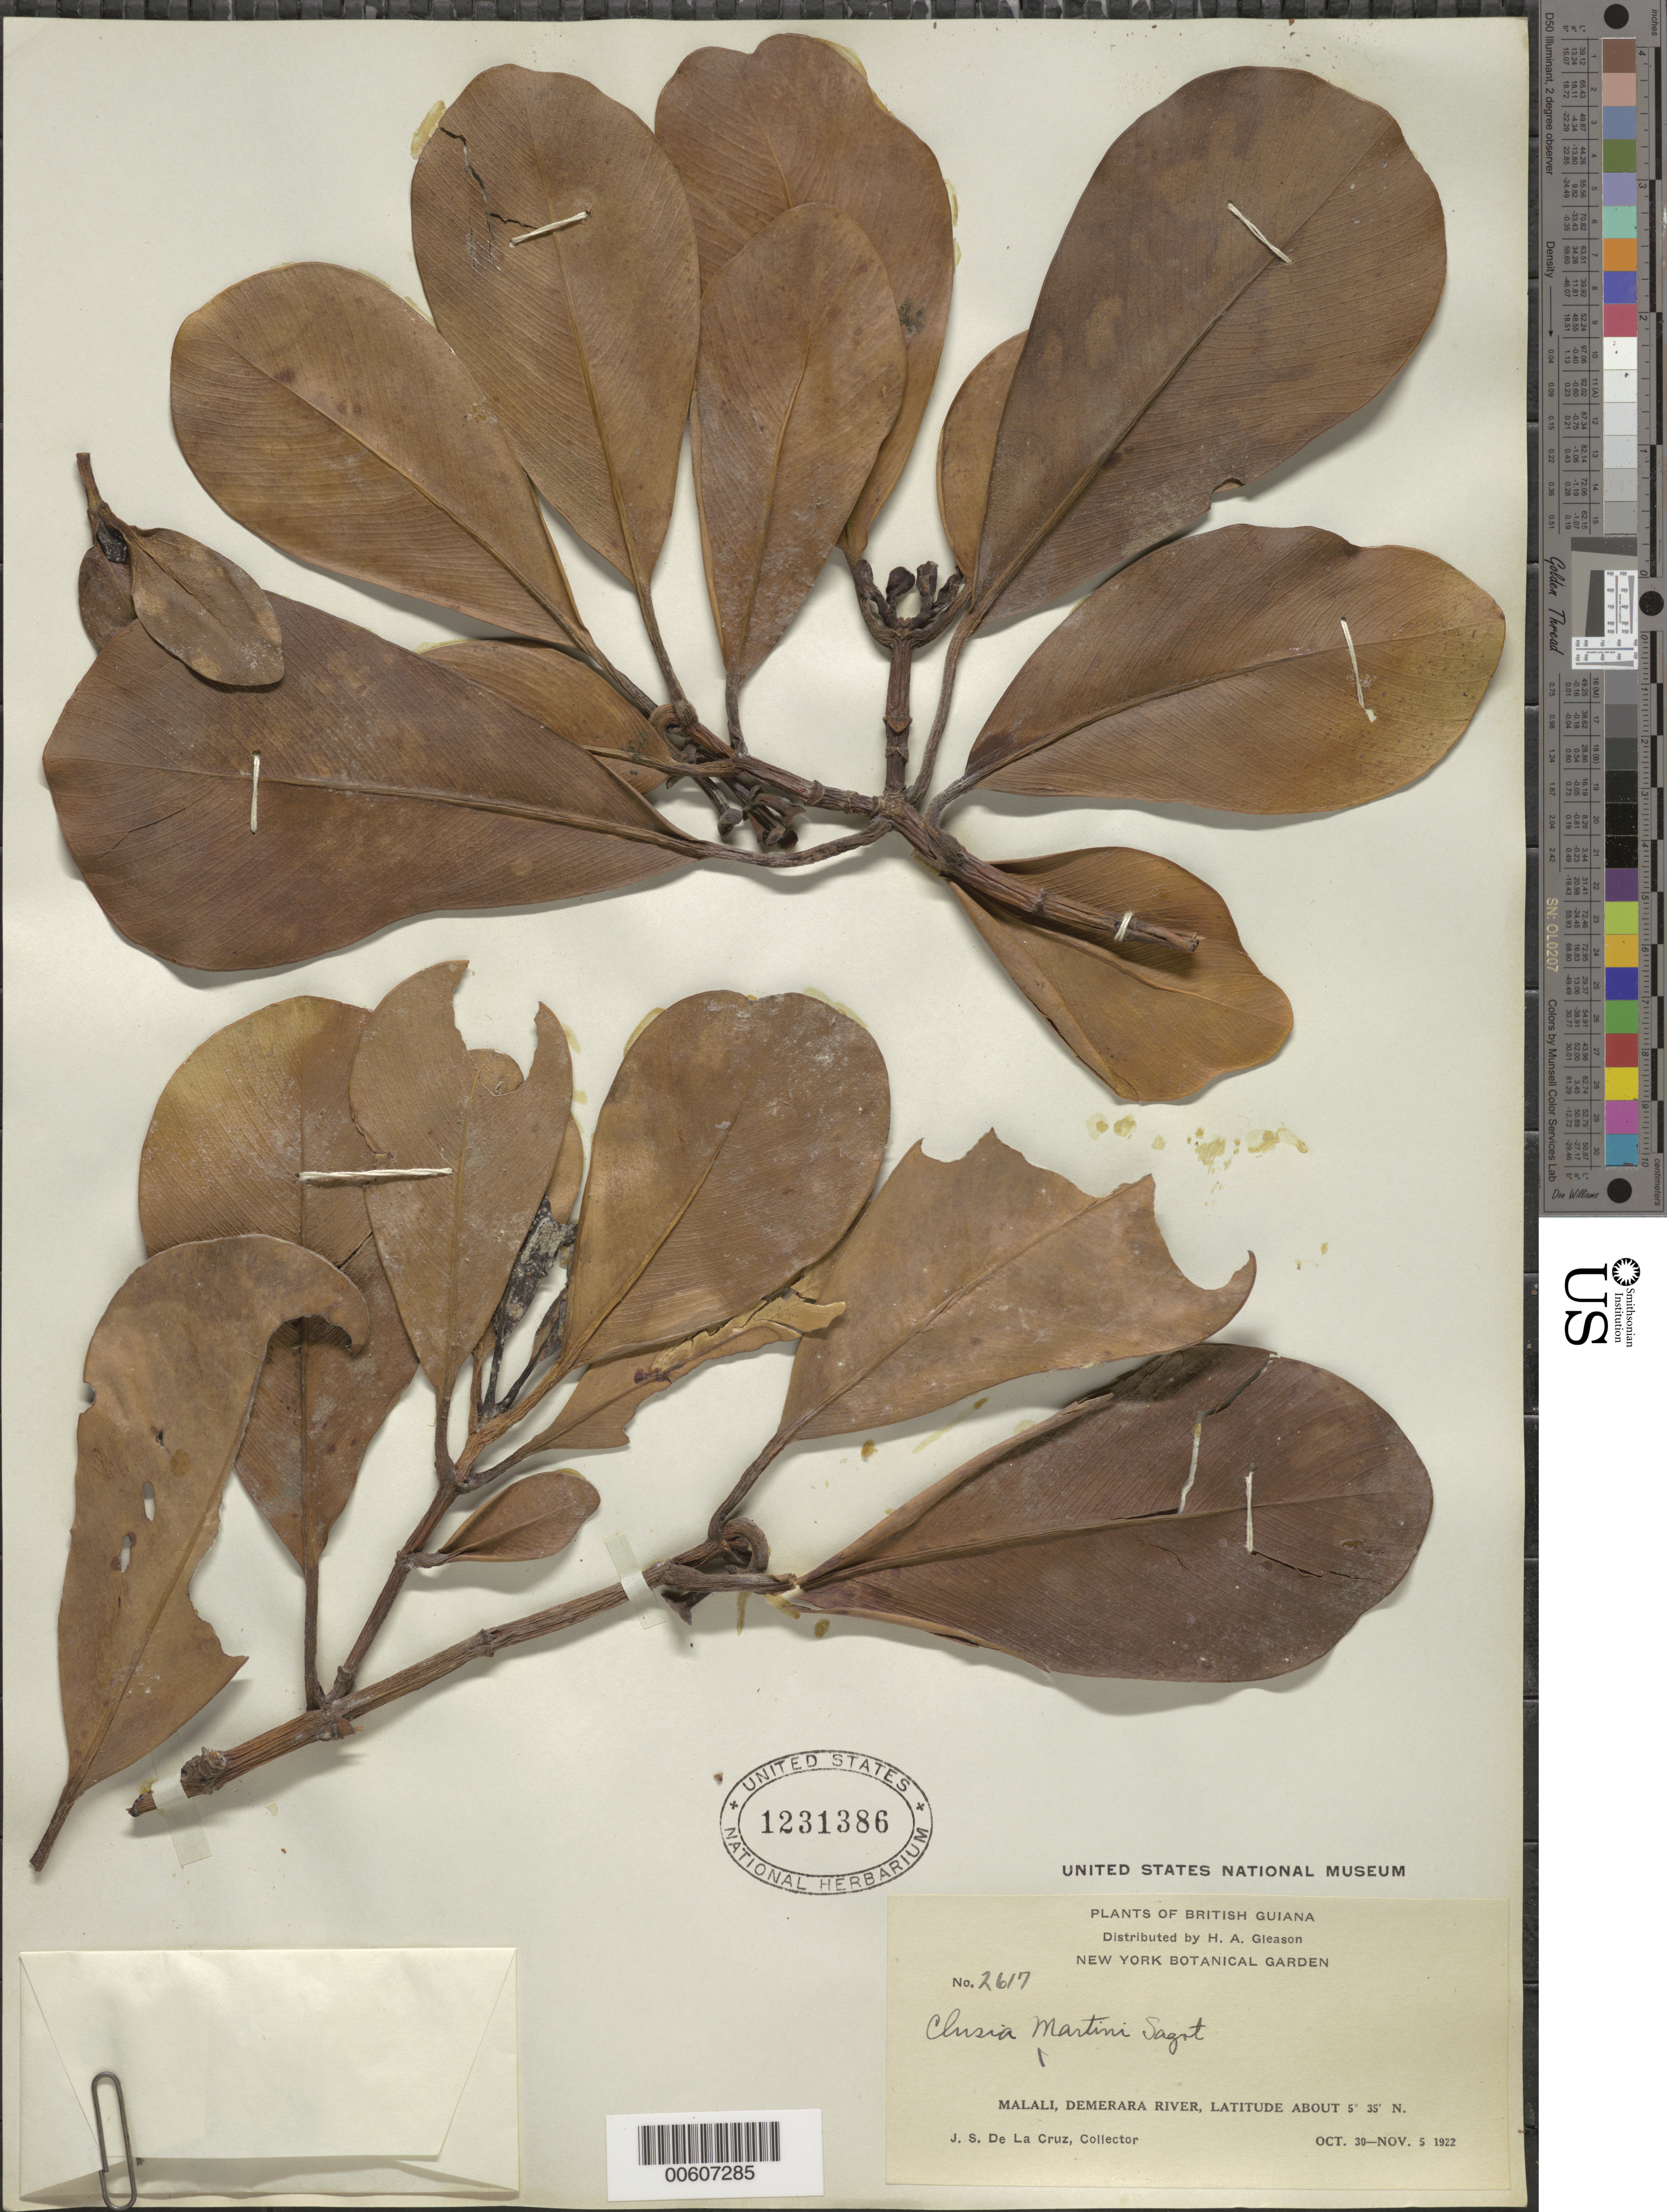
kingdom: Plantae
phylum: Tracheophyta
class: Magnoliopsida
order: Malpighiales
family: Clusiaceae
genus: Clusia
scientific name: Clusia martinii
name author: Sagot ex Engl.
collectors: J. S. de la Cruz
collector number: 2617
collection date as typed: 30-Oct-22 to 5-Nov-22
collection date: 1922-10-30/1922-11-05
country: Guyana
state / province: U. Demerara-Berbice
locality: Malali, Demerara R.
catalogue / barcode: US 1231386